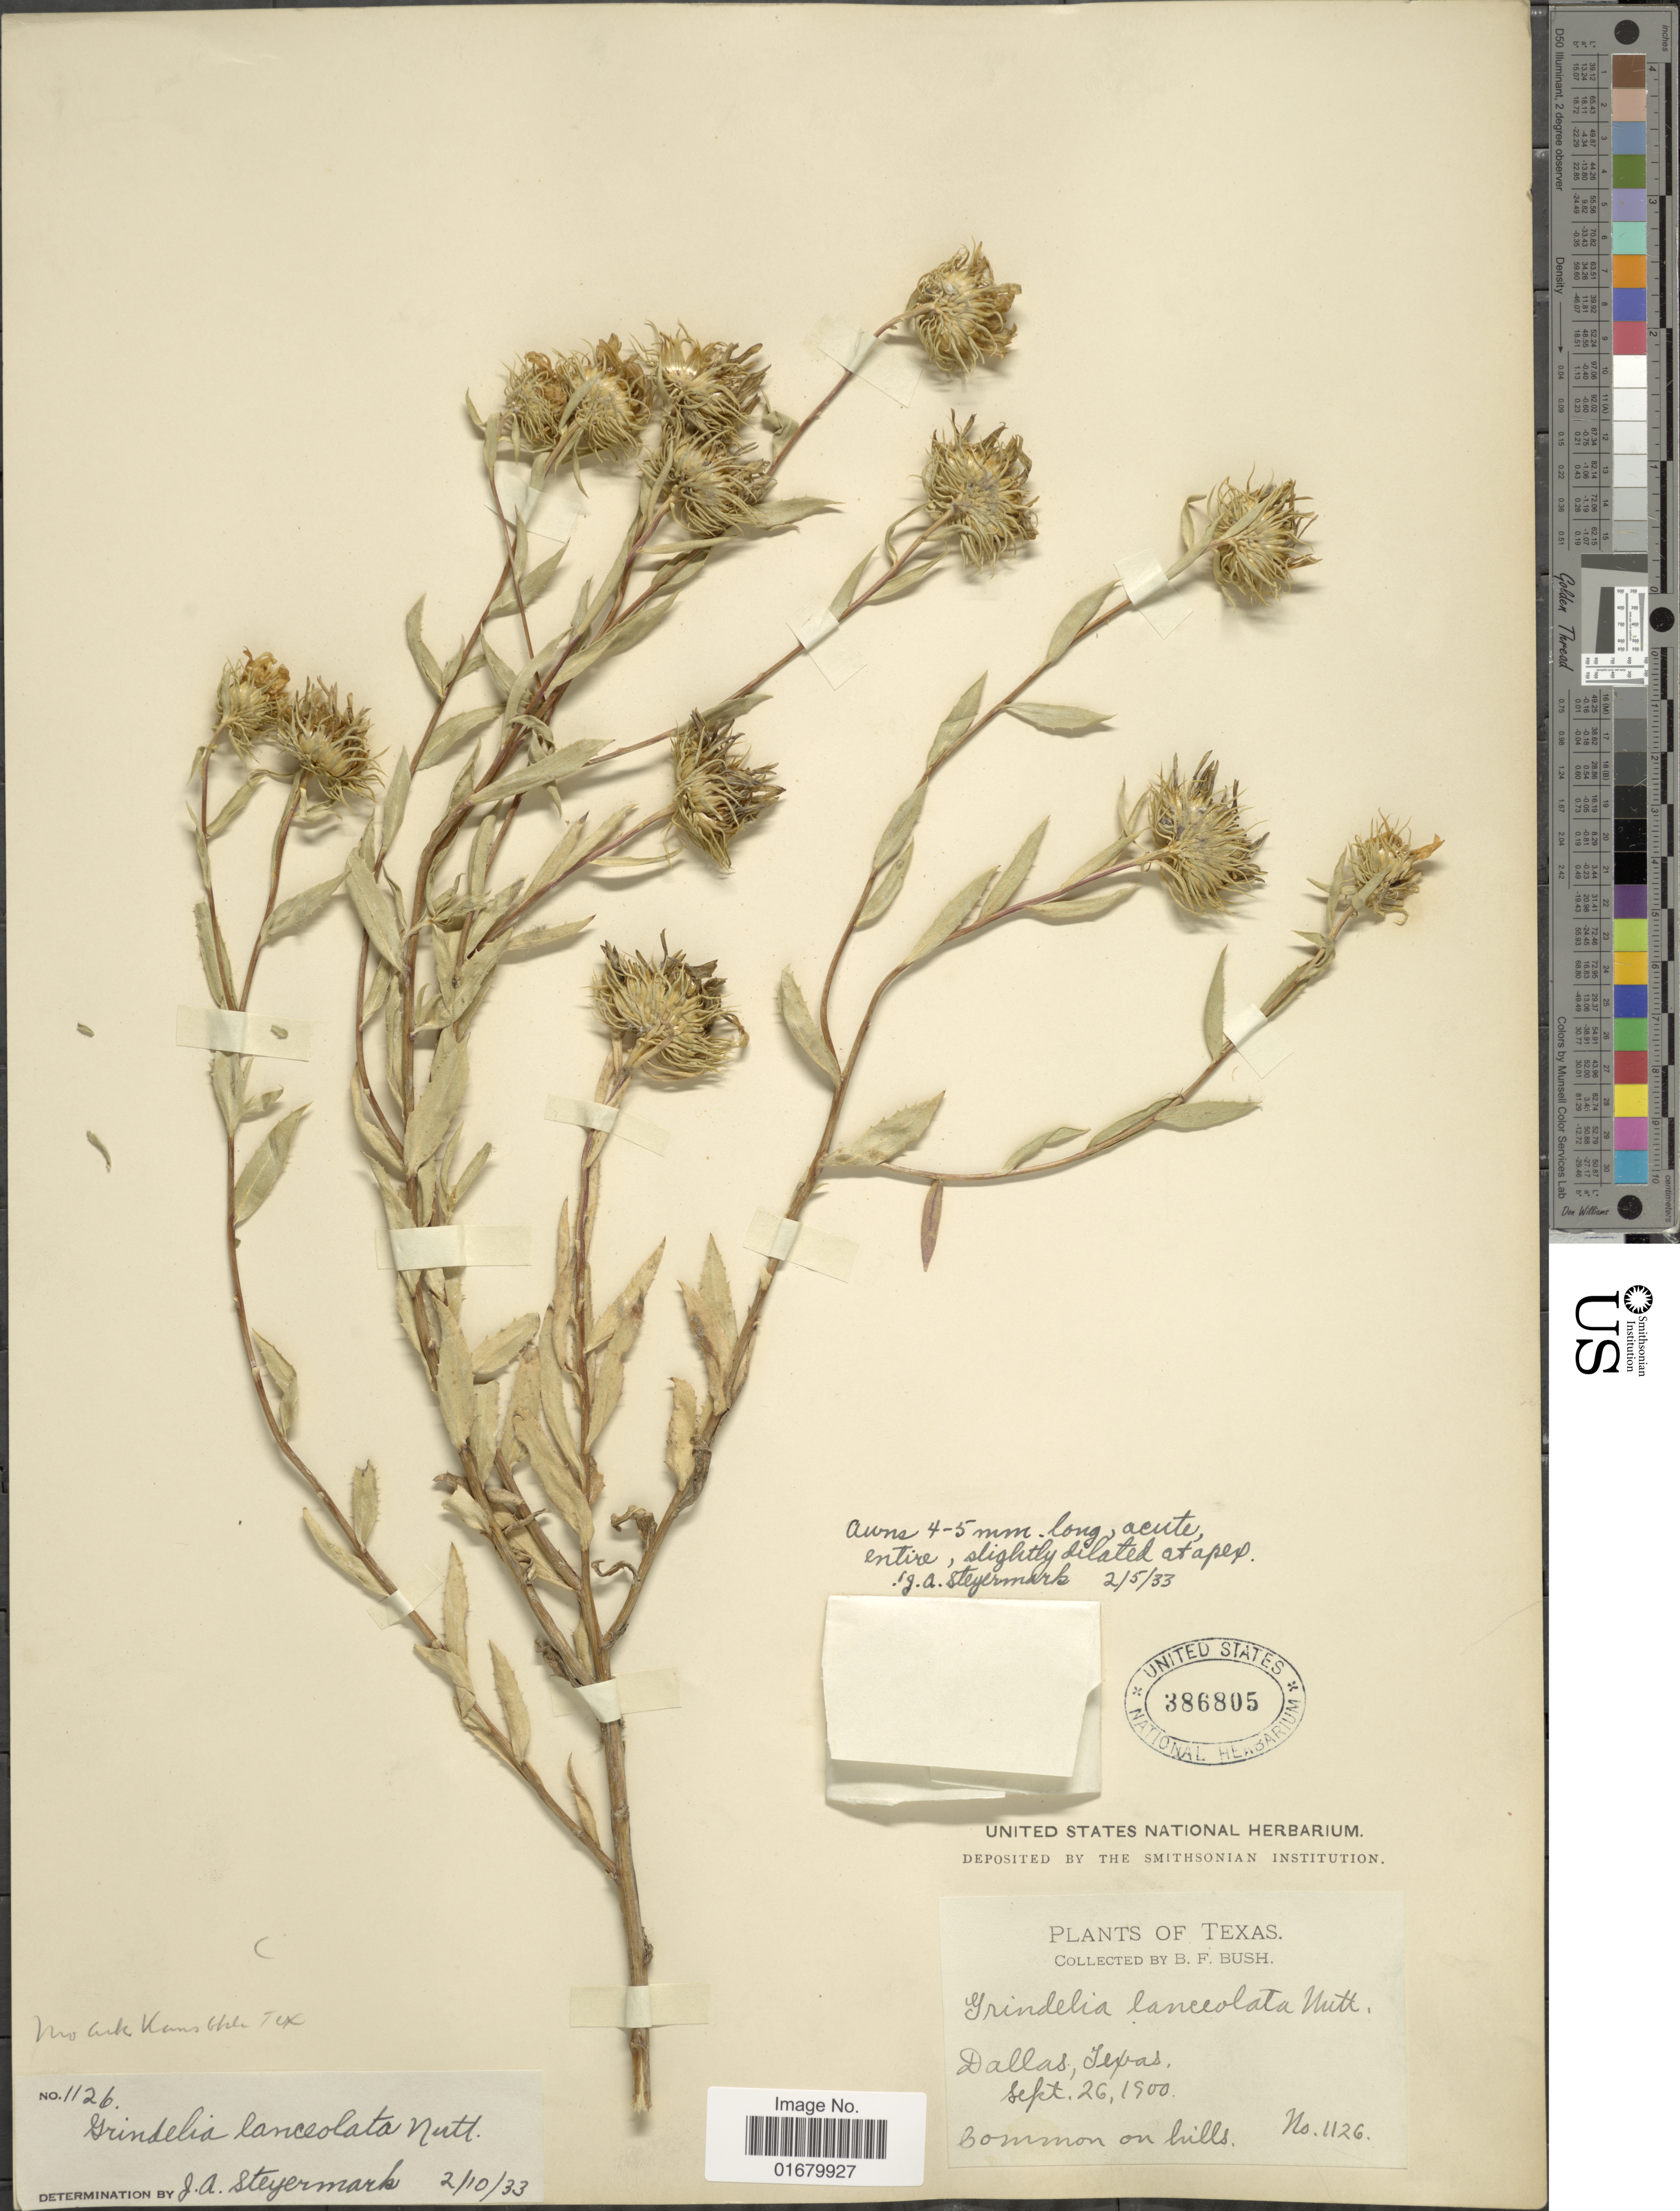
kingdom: Plantae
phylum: Tracheophyta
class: Magnoliopsida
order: Asterales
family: Asteraceae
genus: Grindelia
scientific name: Grindelia lanceolata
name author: Nutt.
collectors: B. F. Bush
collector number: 1126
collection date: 1900-09-26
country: United States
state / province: Texas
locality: Dallas.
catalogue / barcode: US 386805